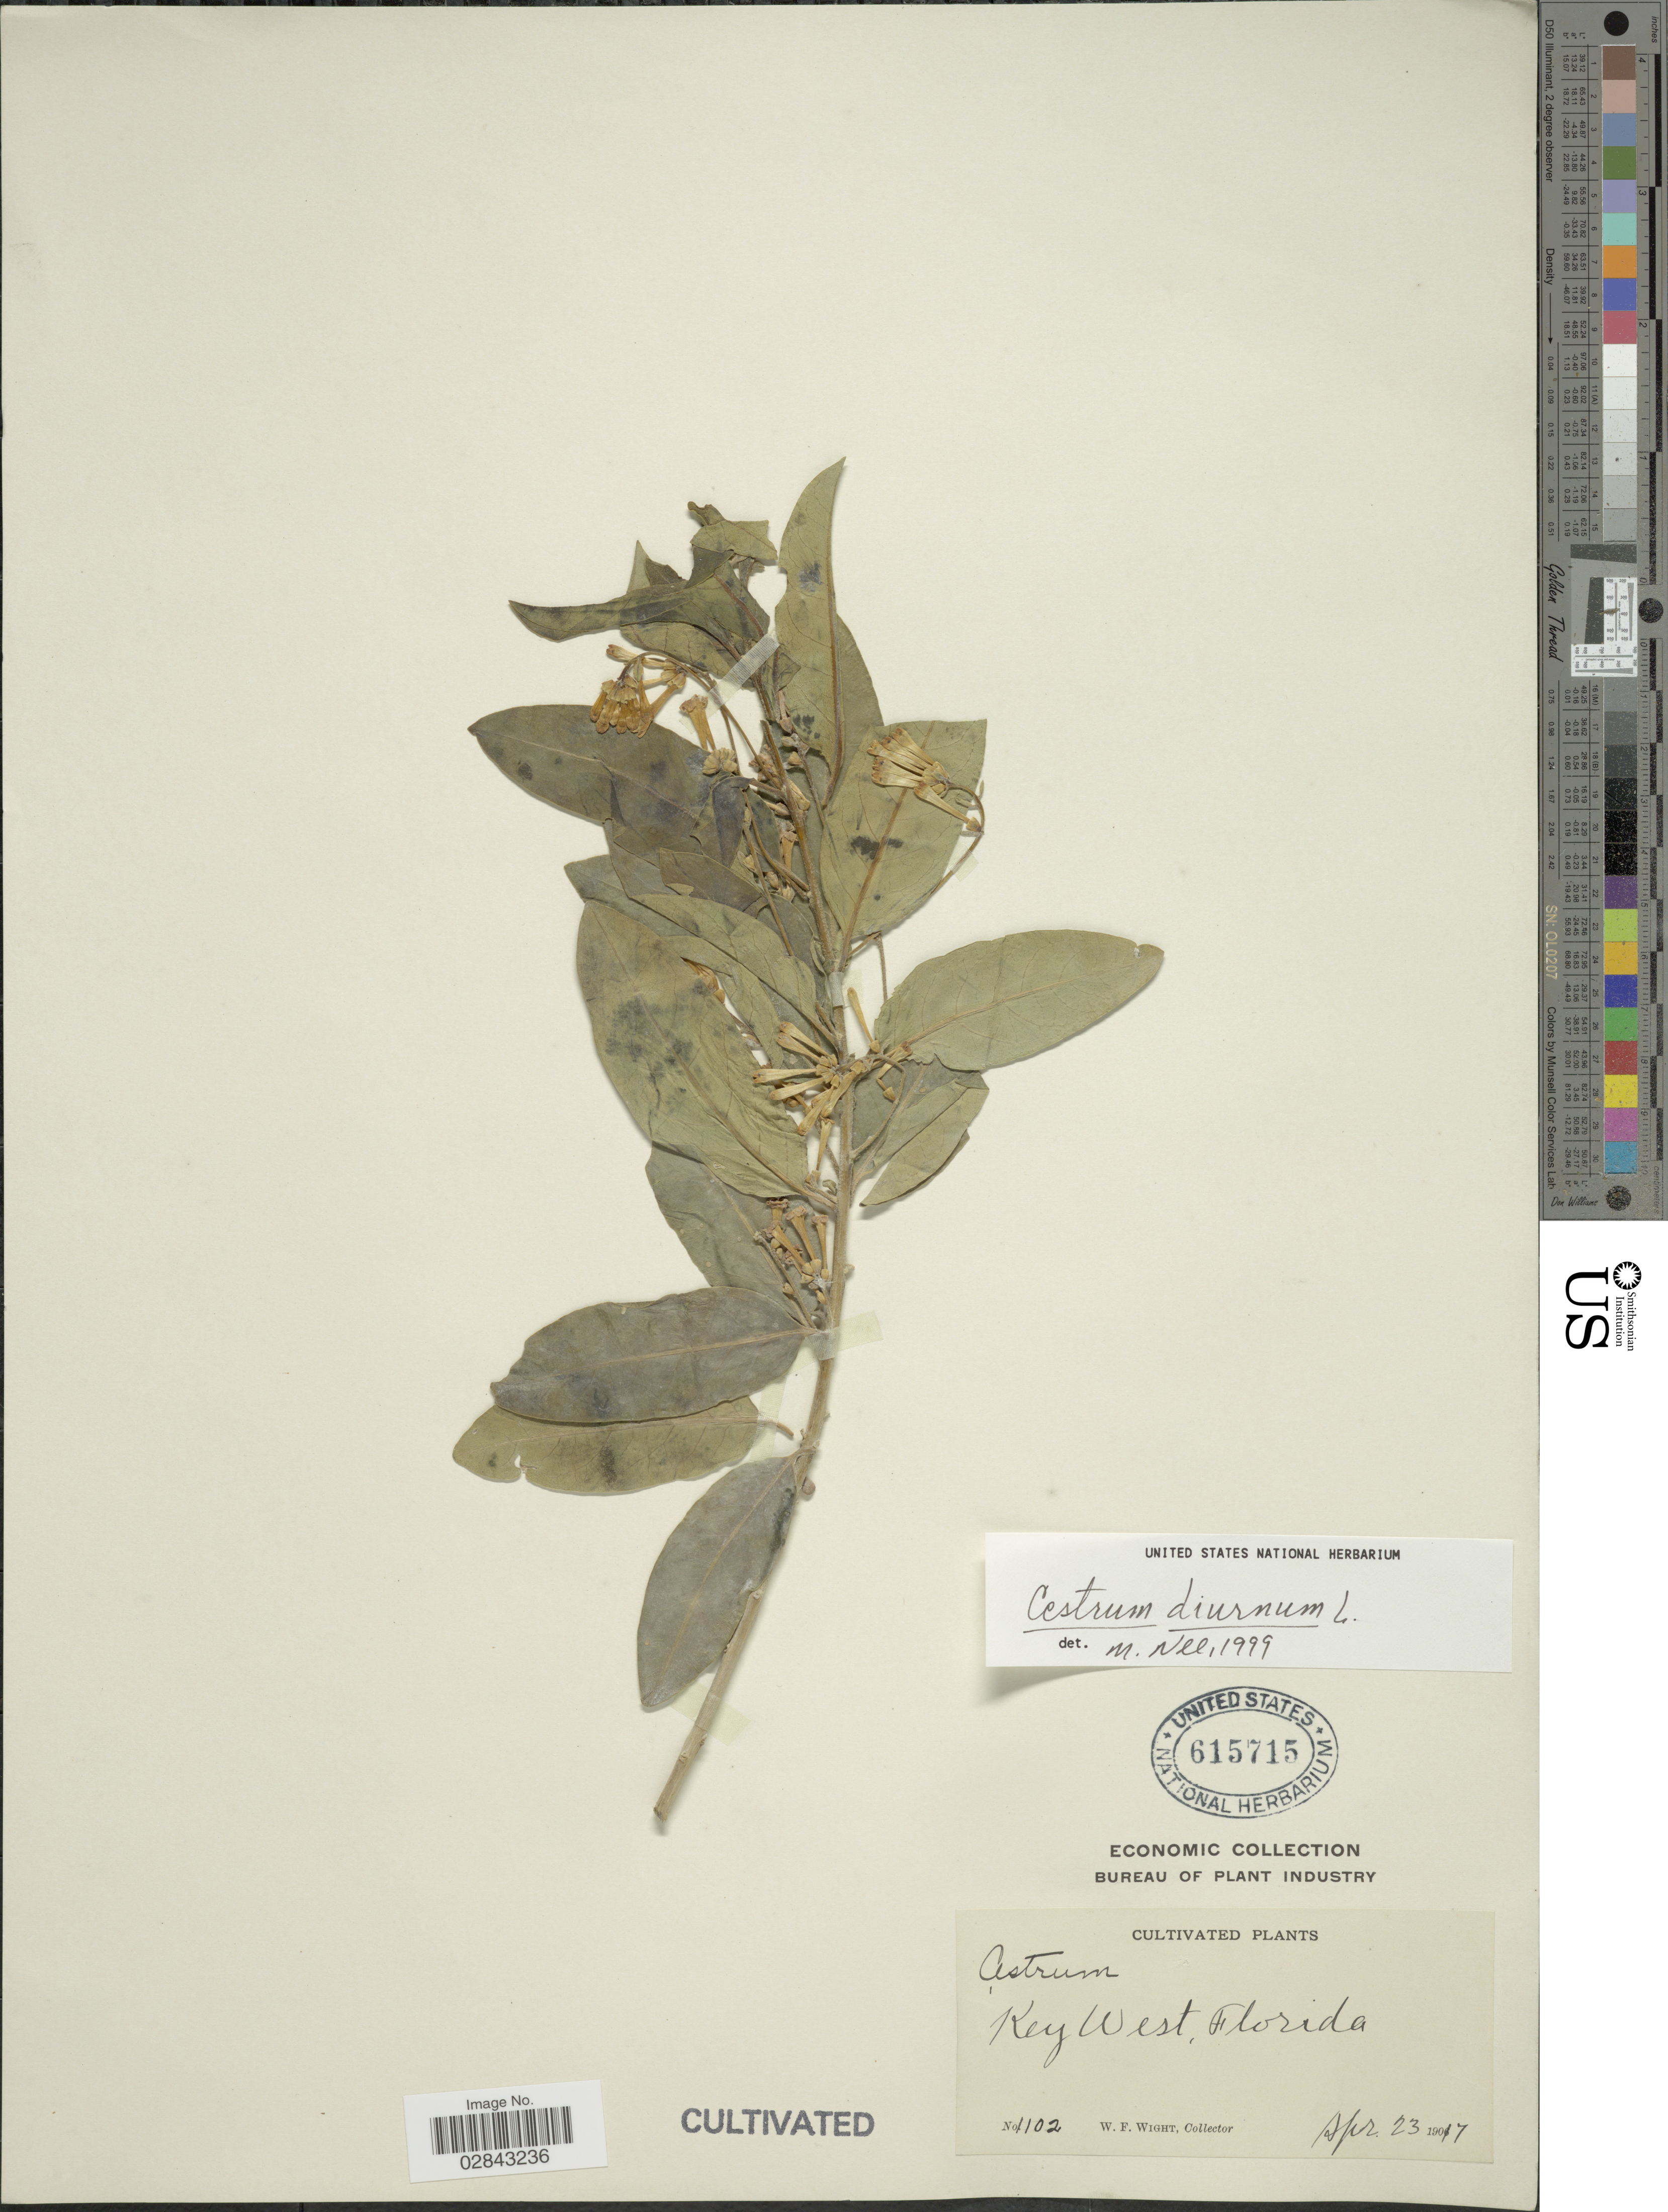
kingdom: Plantae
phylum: Tracheophyta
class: Magnoliopsida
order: Solanales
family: Solanaceae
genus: Cestrum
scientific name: Cestrum diurnum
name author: L.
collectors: W. Wight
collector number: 1102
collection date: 1917-04-23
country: United States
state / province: Florida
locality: Key West.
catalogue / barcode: US 615715